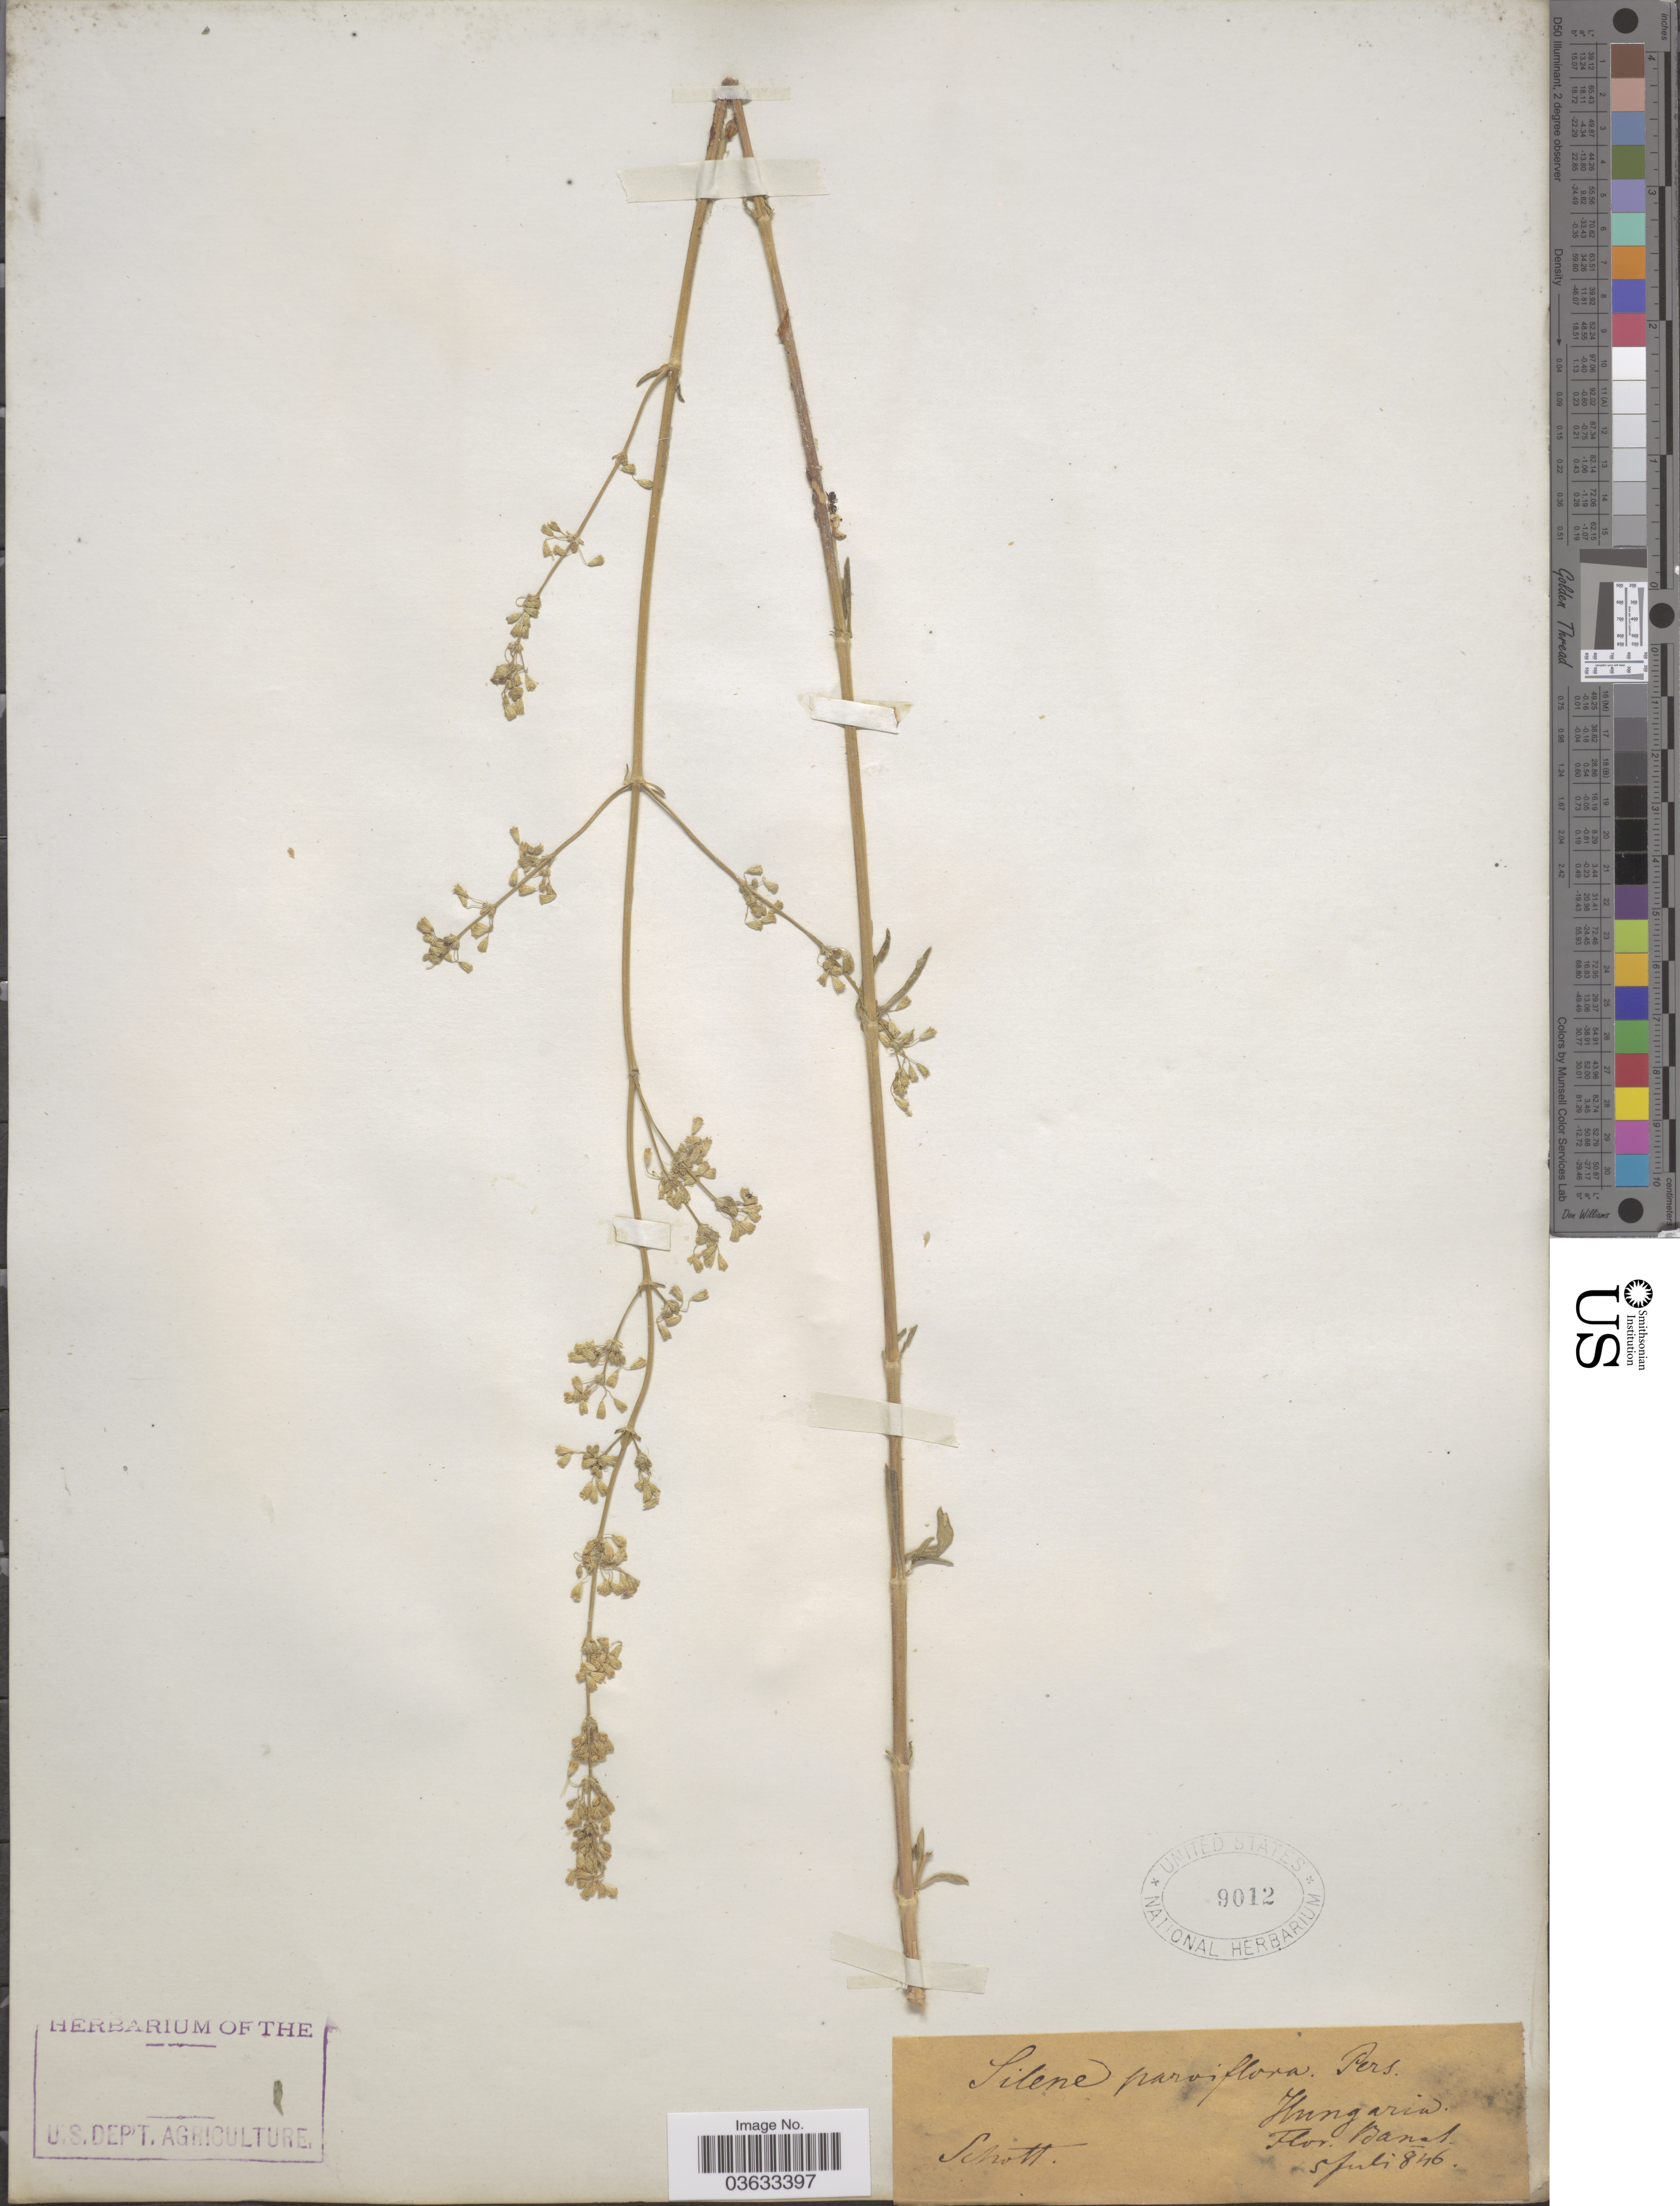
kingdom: Plantae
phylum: Tracheophyta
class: Magnoliopsida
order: Caryophyllales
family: Caryophyllaceae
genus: Silene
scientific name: Silene parviflora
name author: (Ehrh.) Pers.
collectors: Schott, --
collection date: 1846-07-05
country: Hungary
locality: Banat.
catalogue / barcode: US 9012